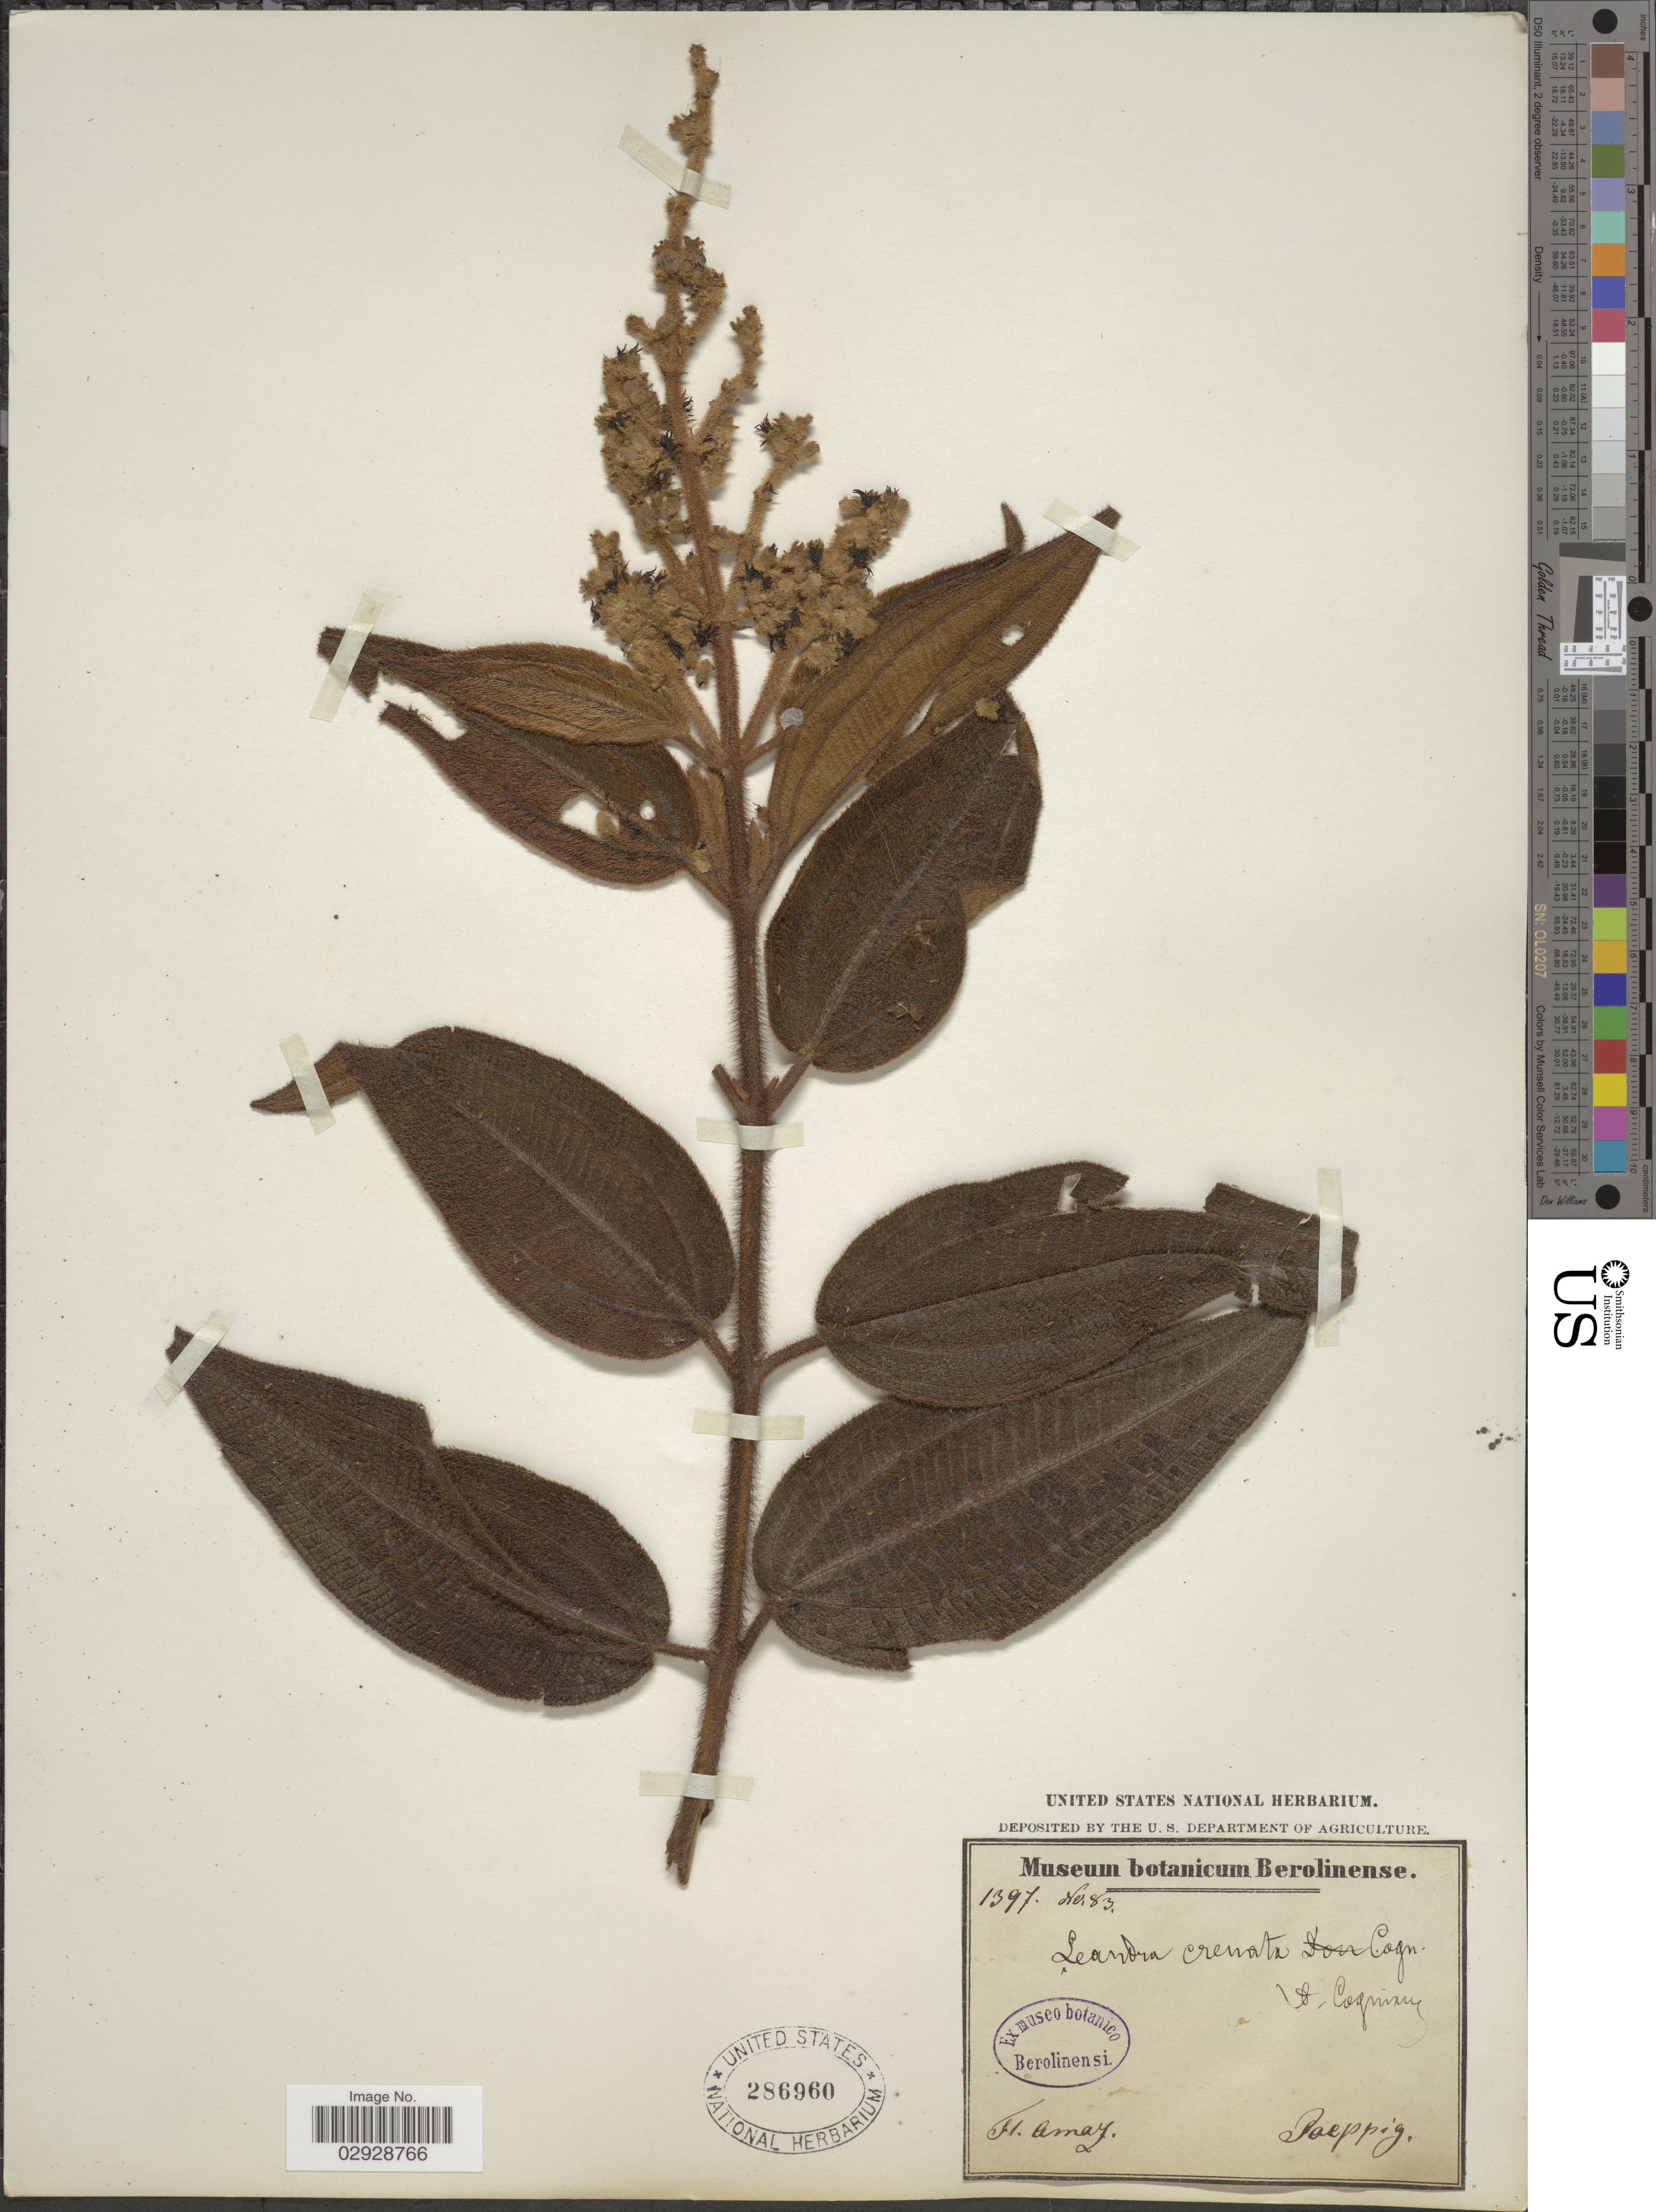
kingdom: Plantae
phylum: Tracheophyta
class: Magnoliopsida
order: Myrtales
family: Melastomataceae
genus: Leandra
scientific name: Leandra crenata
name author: (D. Don) Cogn.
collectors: Poeppig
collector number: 1397/Ner*83?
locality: Amaz.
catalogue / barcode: US 286960